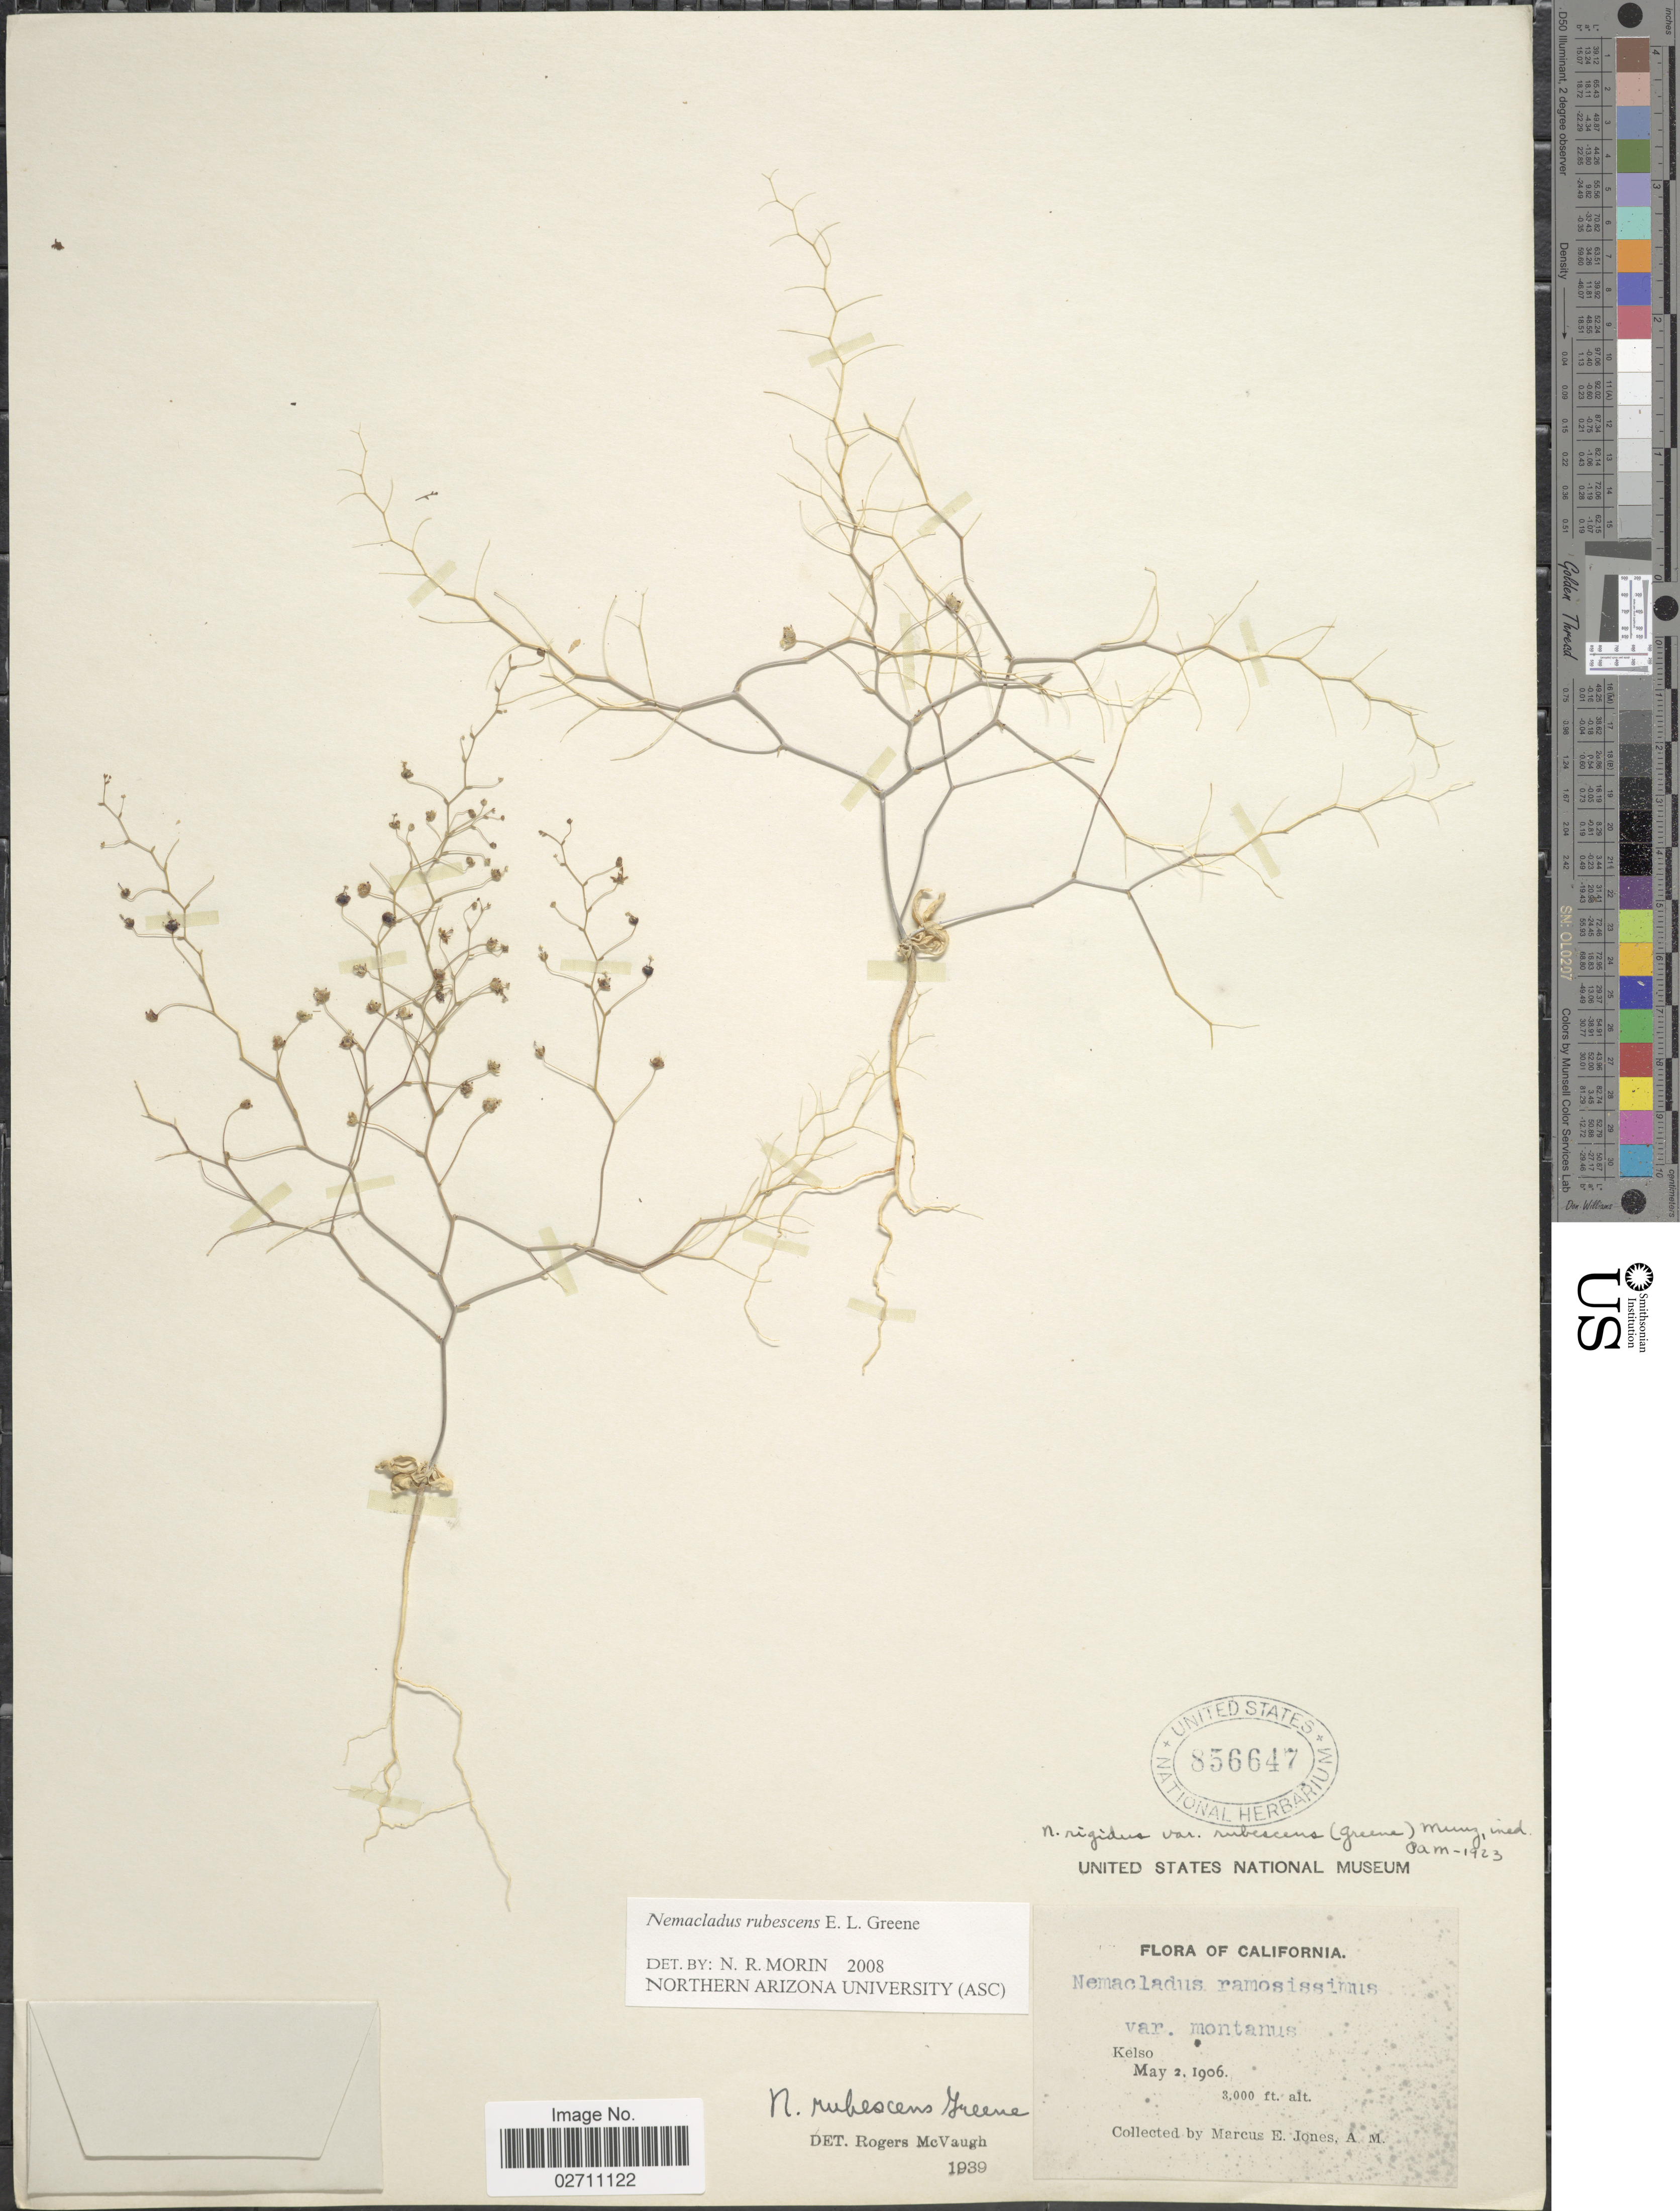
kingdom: Plantae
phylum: Tracheophyta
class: Magnoliopsida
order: Asterales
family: Campanulaceae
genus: Nemacladus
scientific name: Nemacladus rubescens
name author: Greene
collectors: M. E. Jones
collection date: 1906-05-02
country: United States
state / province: California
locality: Kelso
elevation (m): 914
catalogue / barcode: US 856647